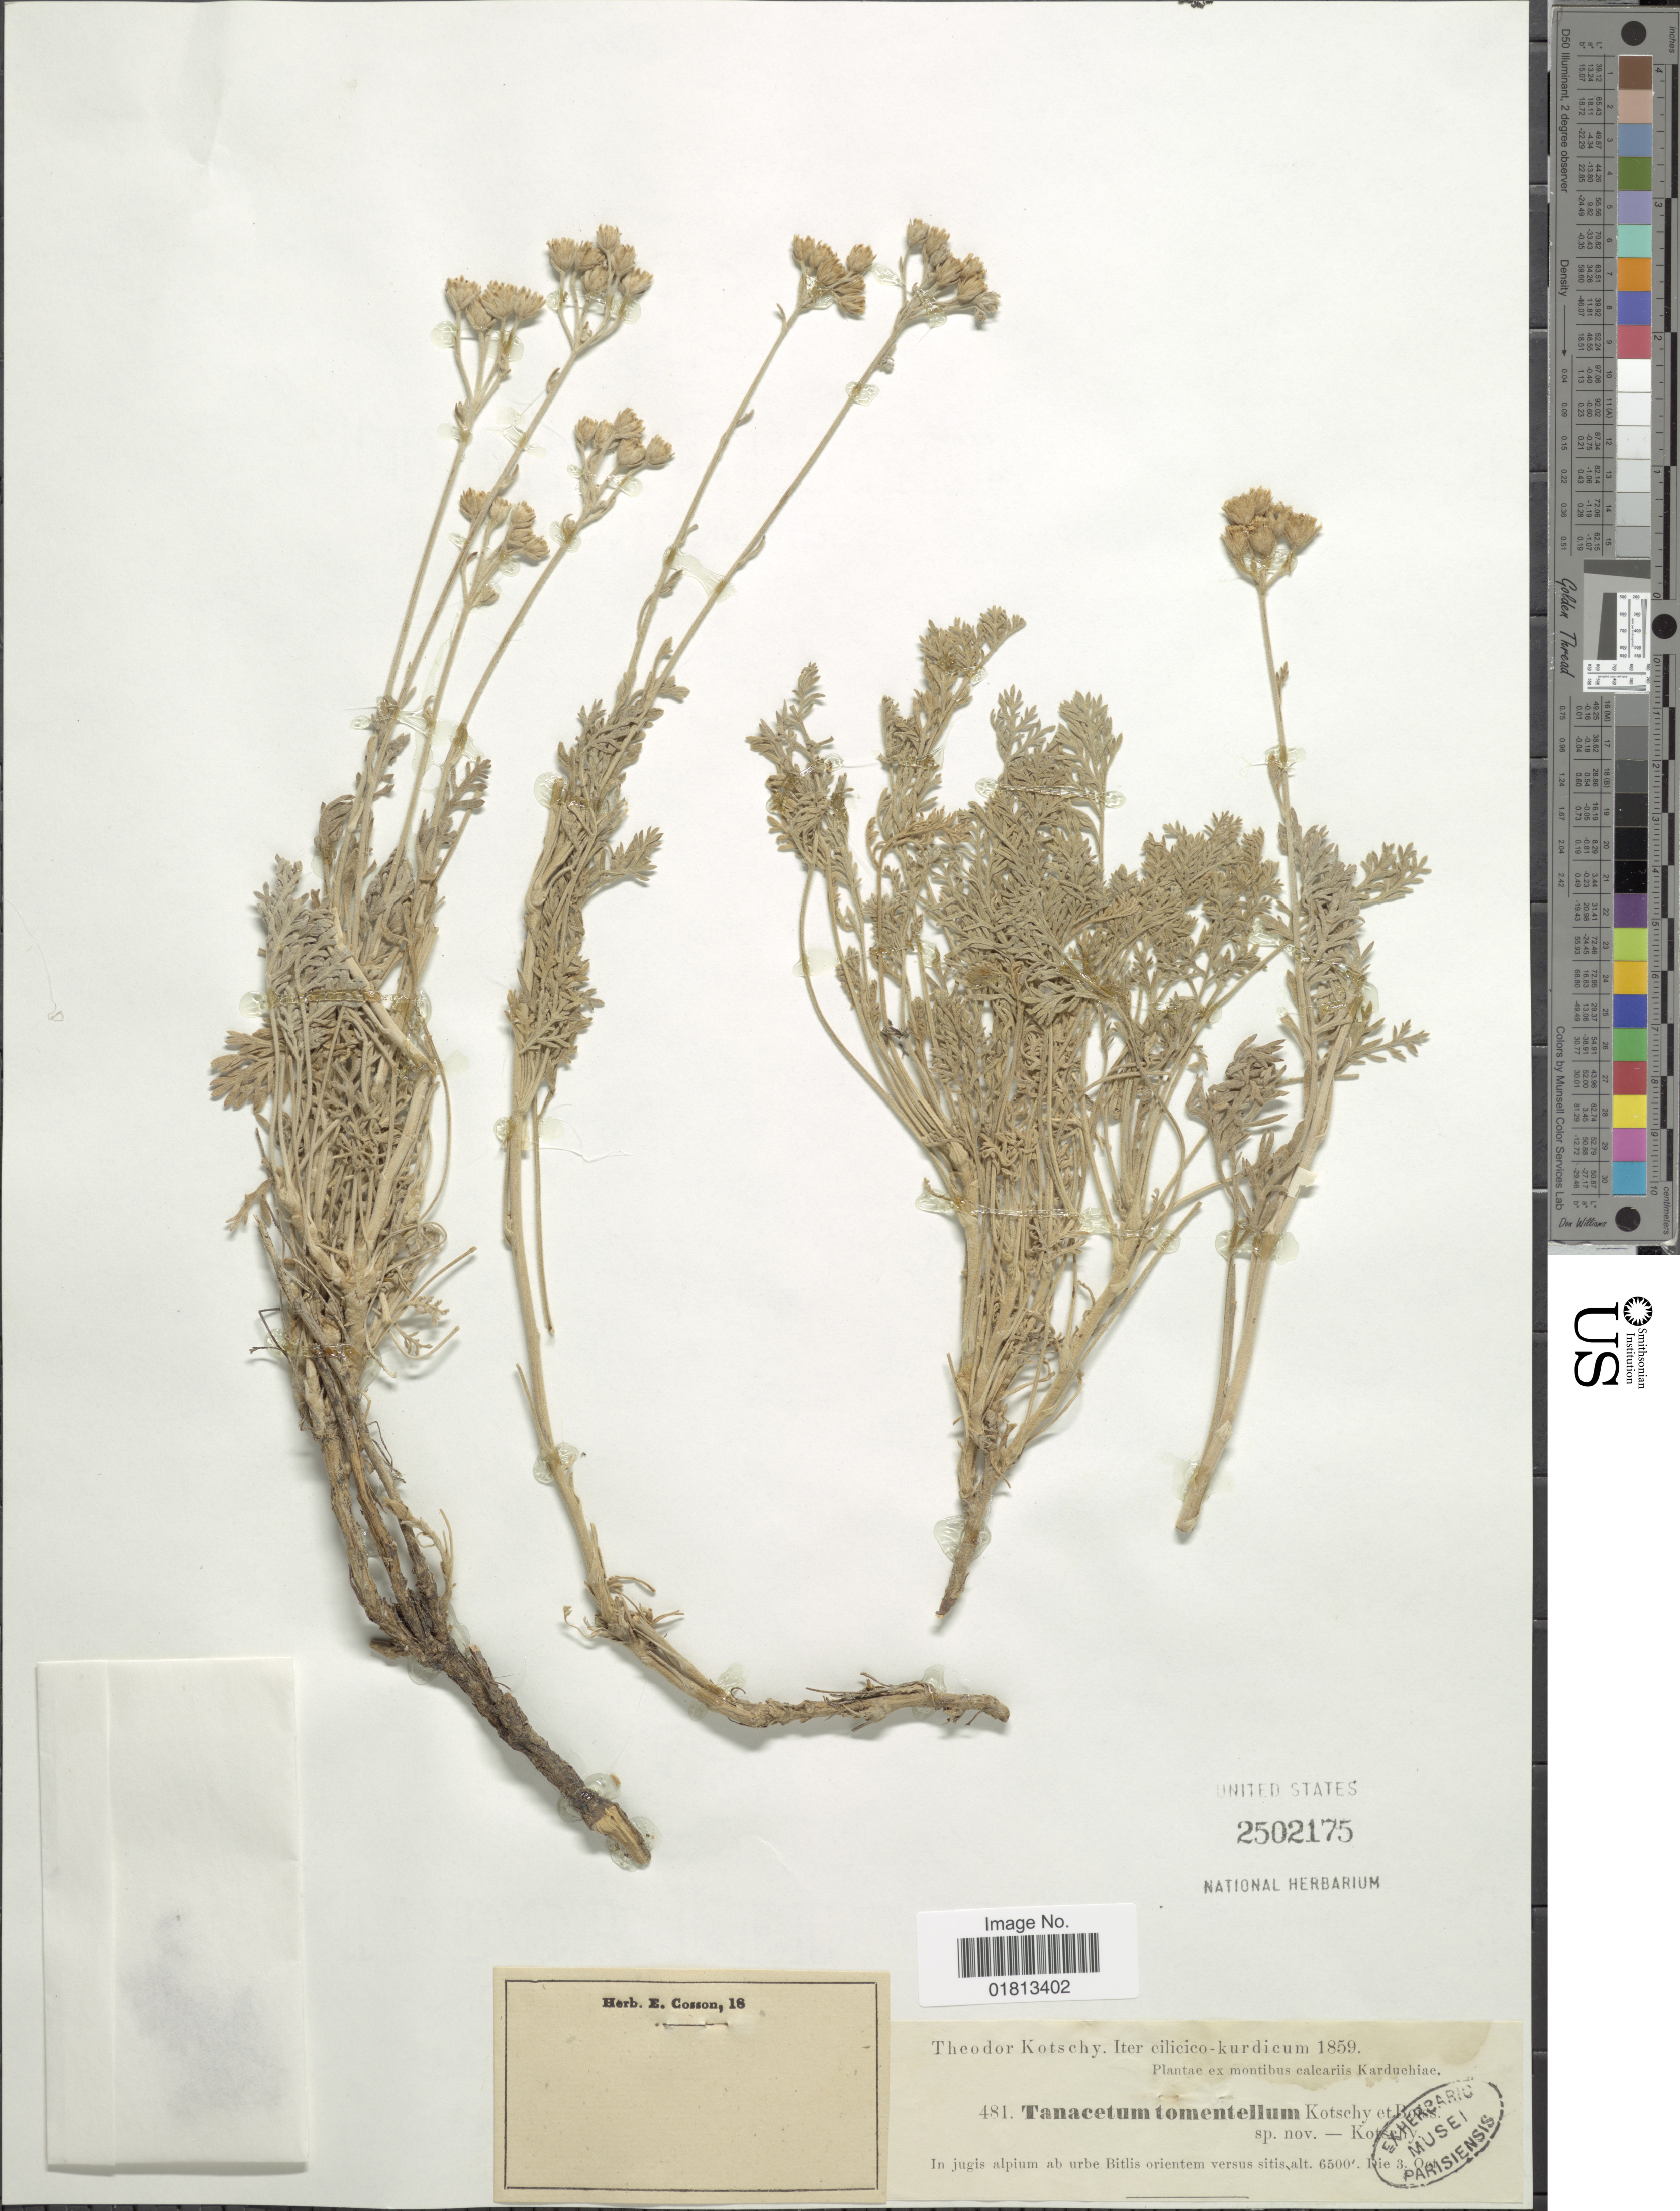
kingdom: Plantae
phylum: Tracheophyta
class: Magnoliopsida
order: Asterales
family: Asteraceae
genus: Tanacetum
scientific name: Tanacetum tomentellum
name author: (Boiss.) Grierson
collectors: K. G. Kotschy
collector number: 481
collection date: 1859-10-03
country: Turkey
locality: Iter cilicico-kurdicum, In jugis alpinum ab urbe Bitlis orientem sitis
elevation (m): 1981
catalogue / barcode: US 2502175